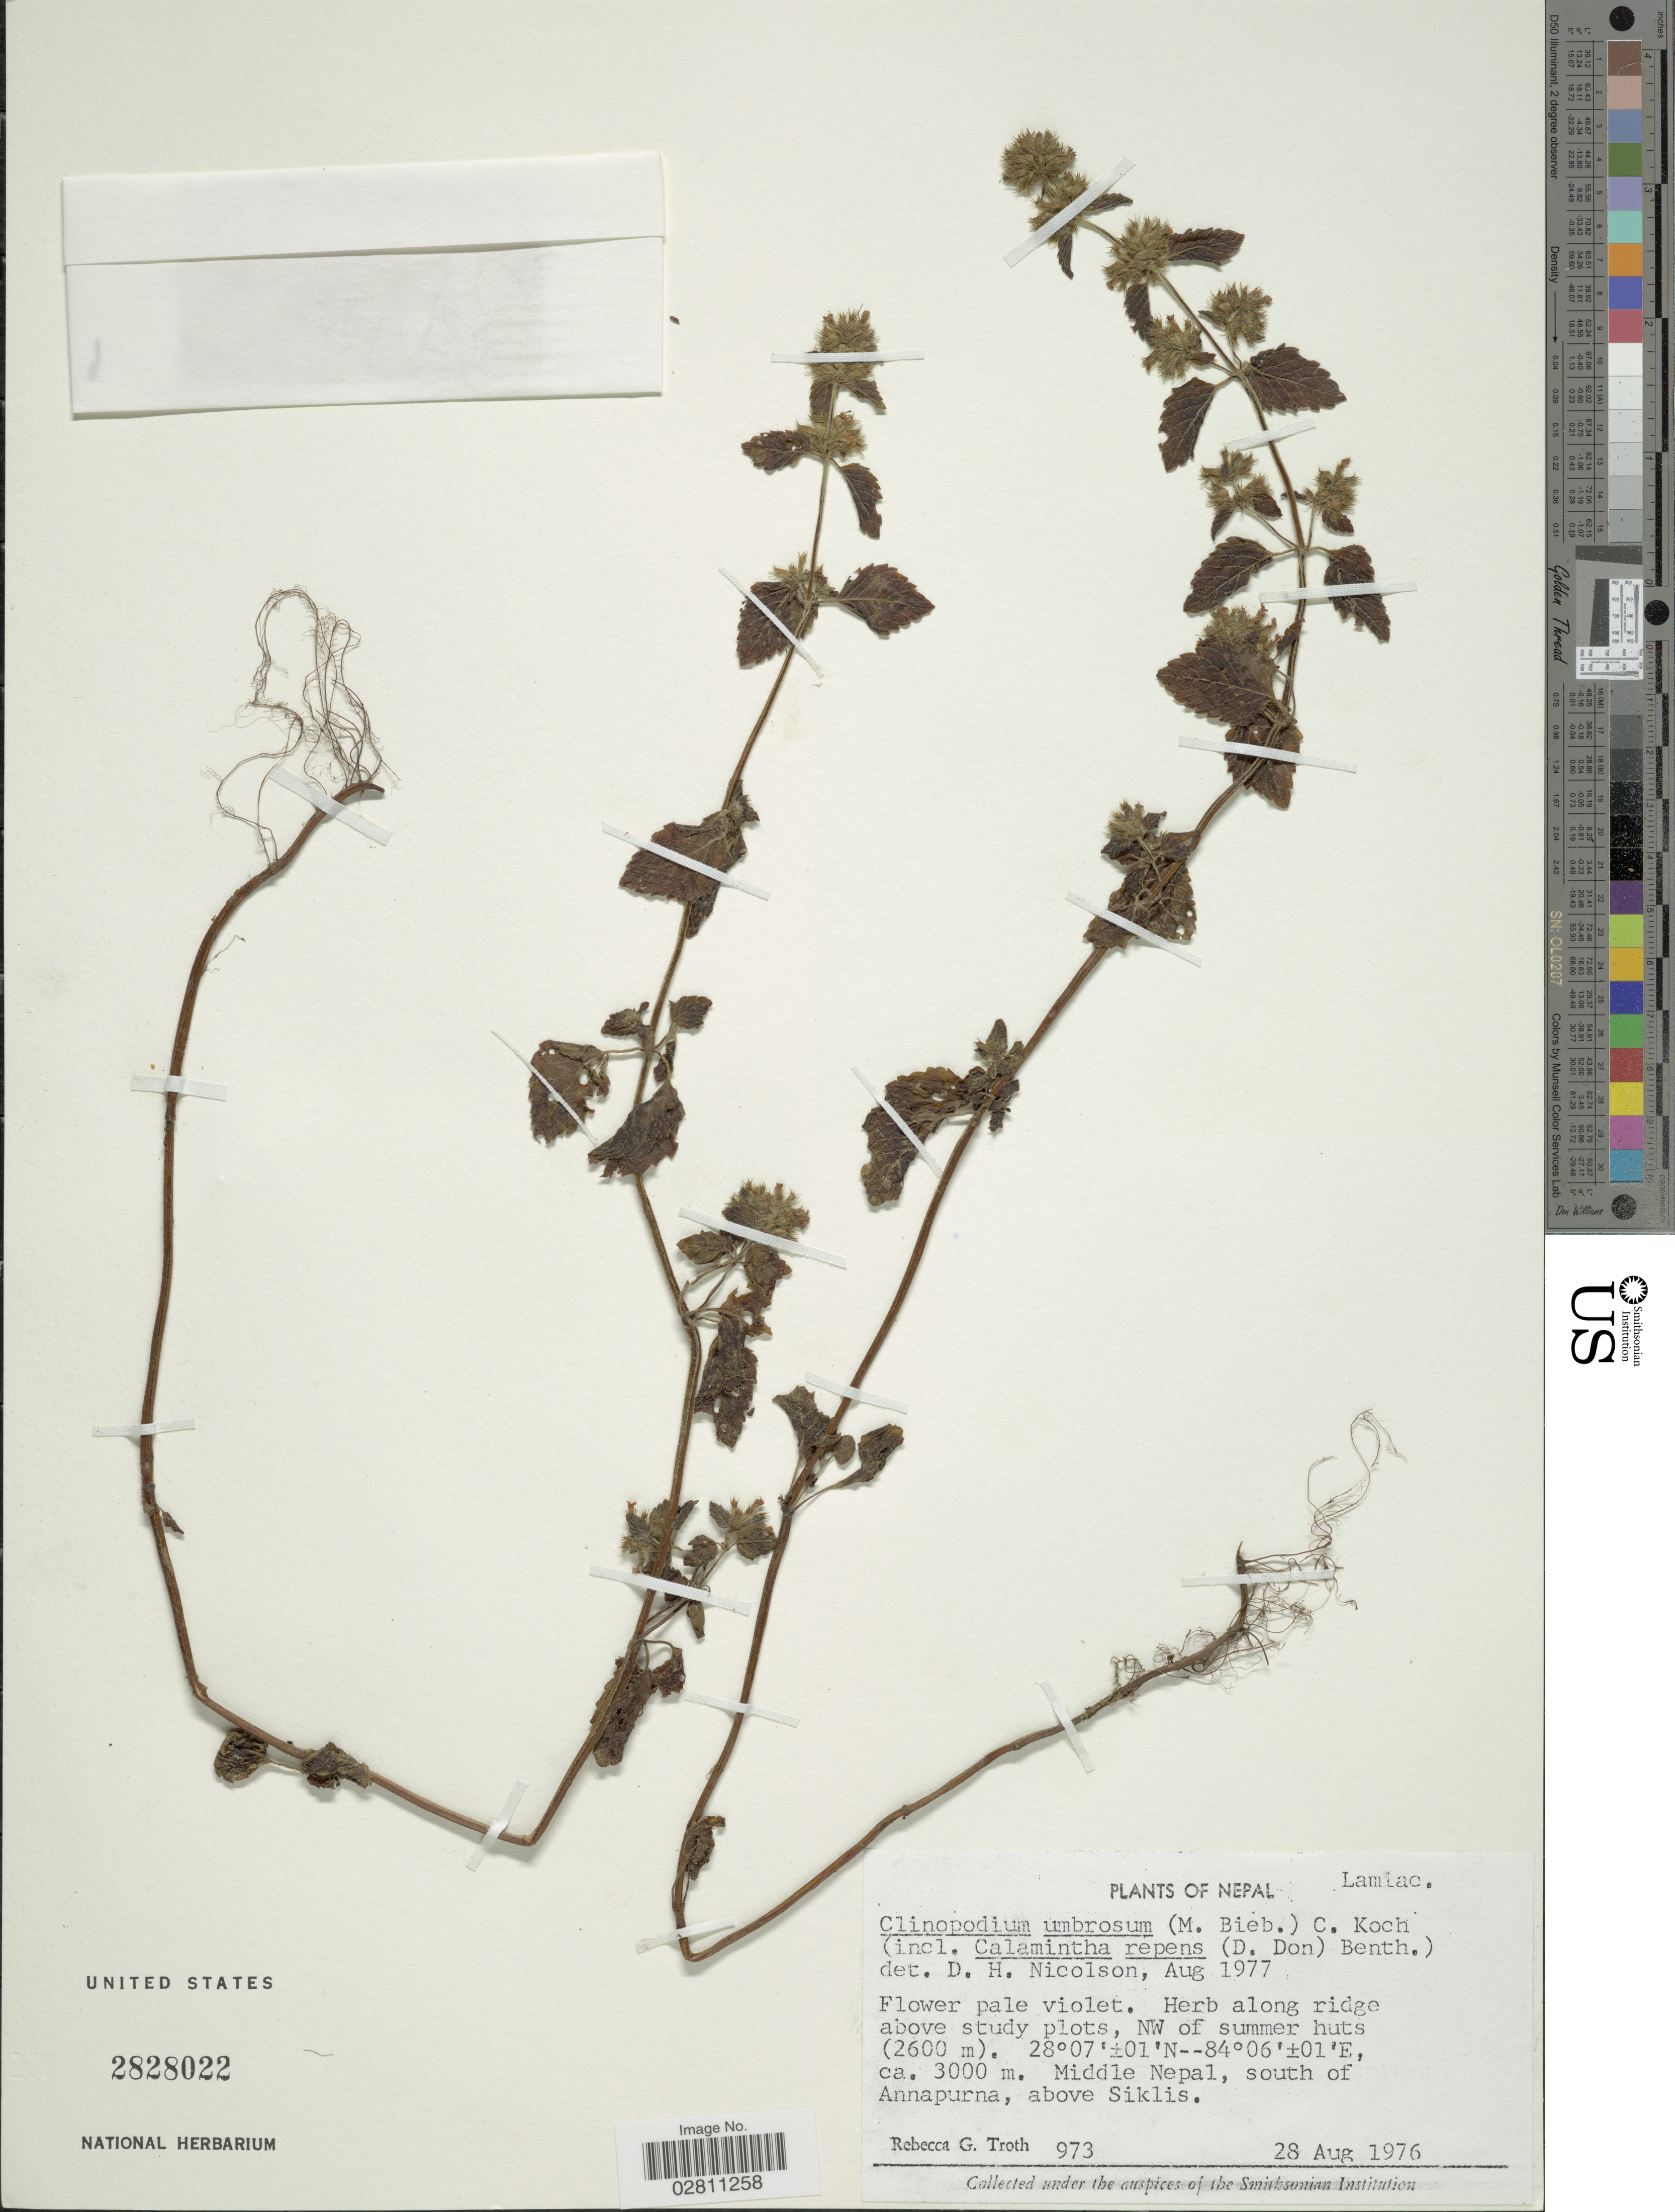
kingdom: Plantae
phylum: Tracheophyta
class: Magnoliopsida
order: Lamiales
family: Lamiaceae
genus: Clinopodium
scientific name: Clinopodium umbrosum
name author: (M. Bieb.) C. Koch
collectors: R. Troth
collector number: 973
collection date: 1976-08-28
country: Nepal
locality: Along ridge above study plots, NW of summer huts, Middle Nepal, south of Annapurna, above Siklis.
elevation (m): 2600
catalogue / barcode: US 2828022